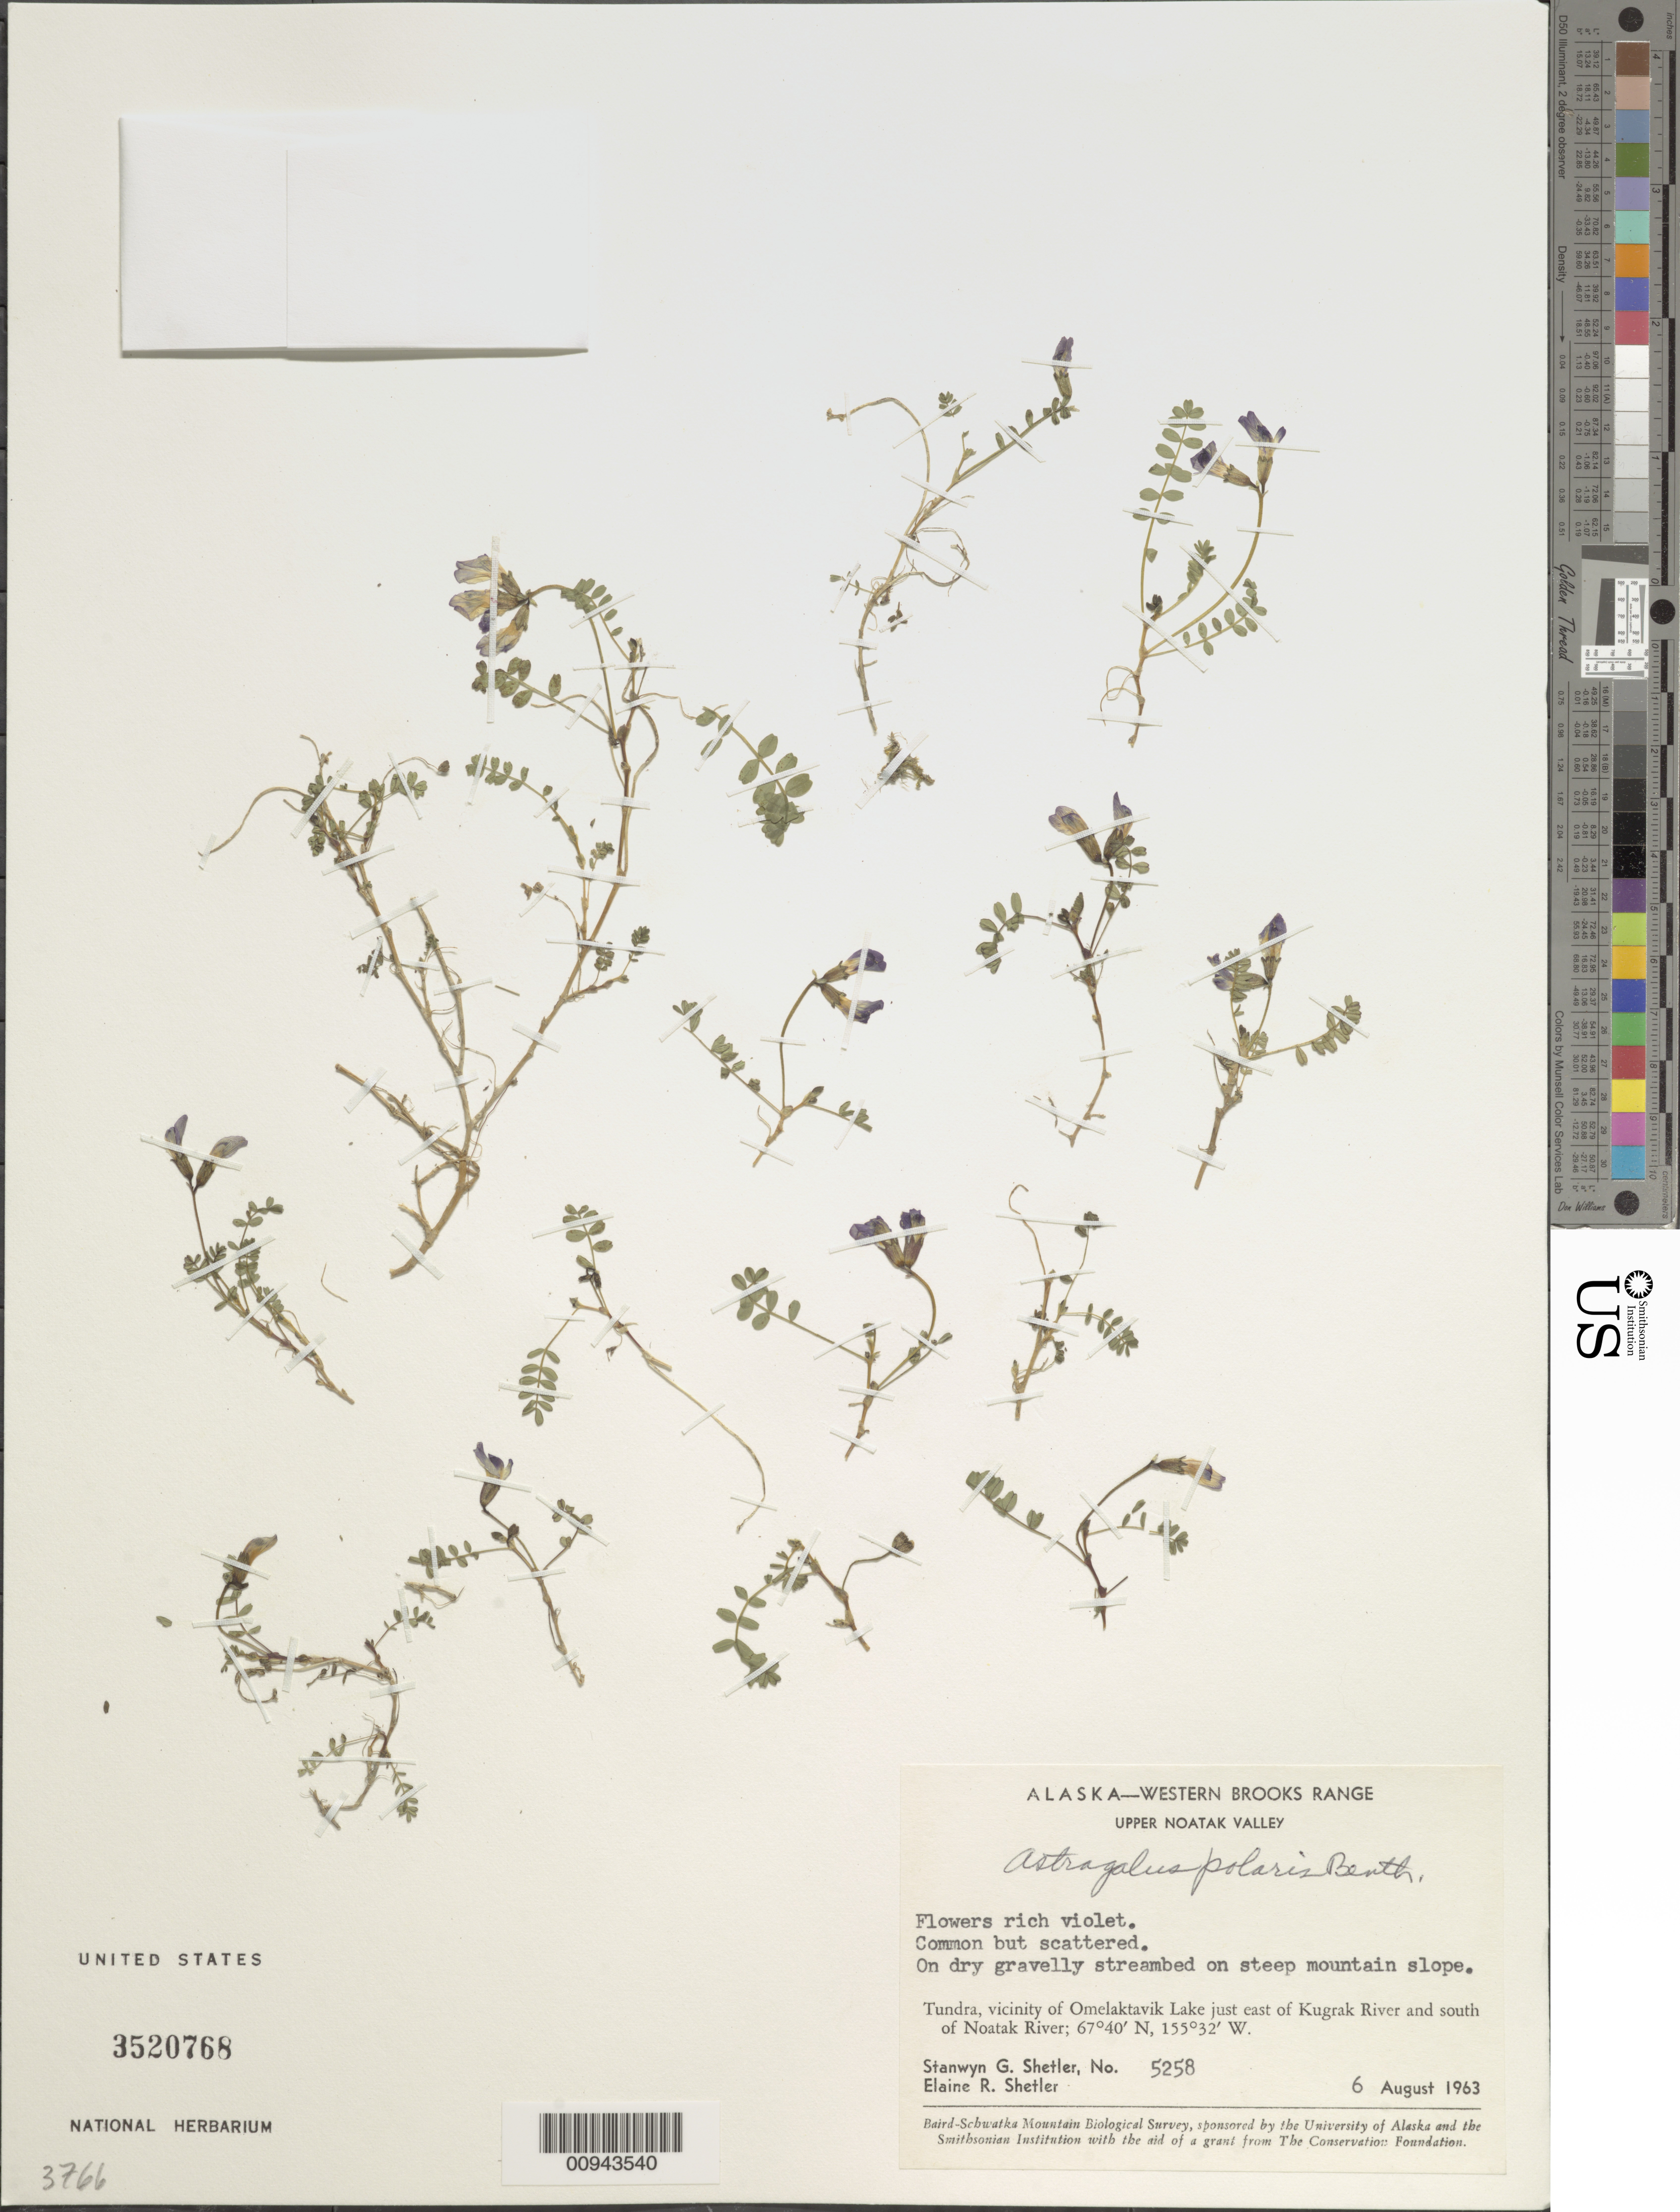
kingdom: Plantae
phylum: Tracheophyta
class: Magnoliopsida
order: Fabales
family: Fabaceae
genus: Astragalus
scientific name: Astragalus polaris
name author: (Seem.) Benth.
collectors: S. Shetler & E. R. Shetler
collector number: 5258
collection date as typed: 06 Aug 1963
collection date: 1963-08-06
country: United States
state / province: Alaska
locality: Vicinity of Omelaktavik Lake just east of Kugrak River and south of Noatak River. Western Brooks Range, Upper Noatak Valley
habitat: Tundra. Dry gravelly stream bed, steep mountain slope.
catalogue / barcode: US 3520768